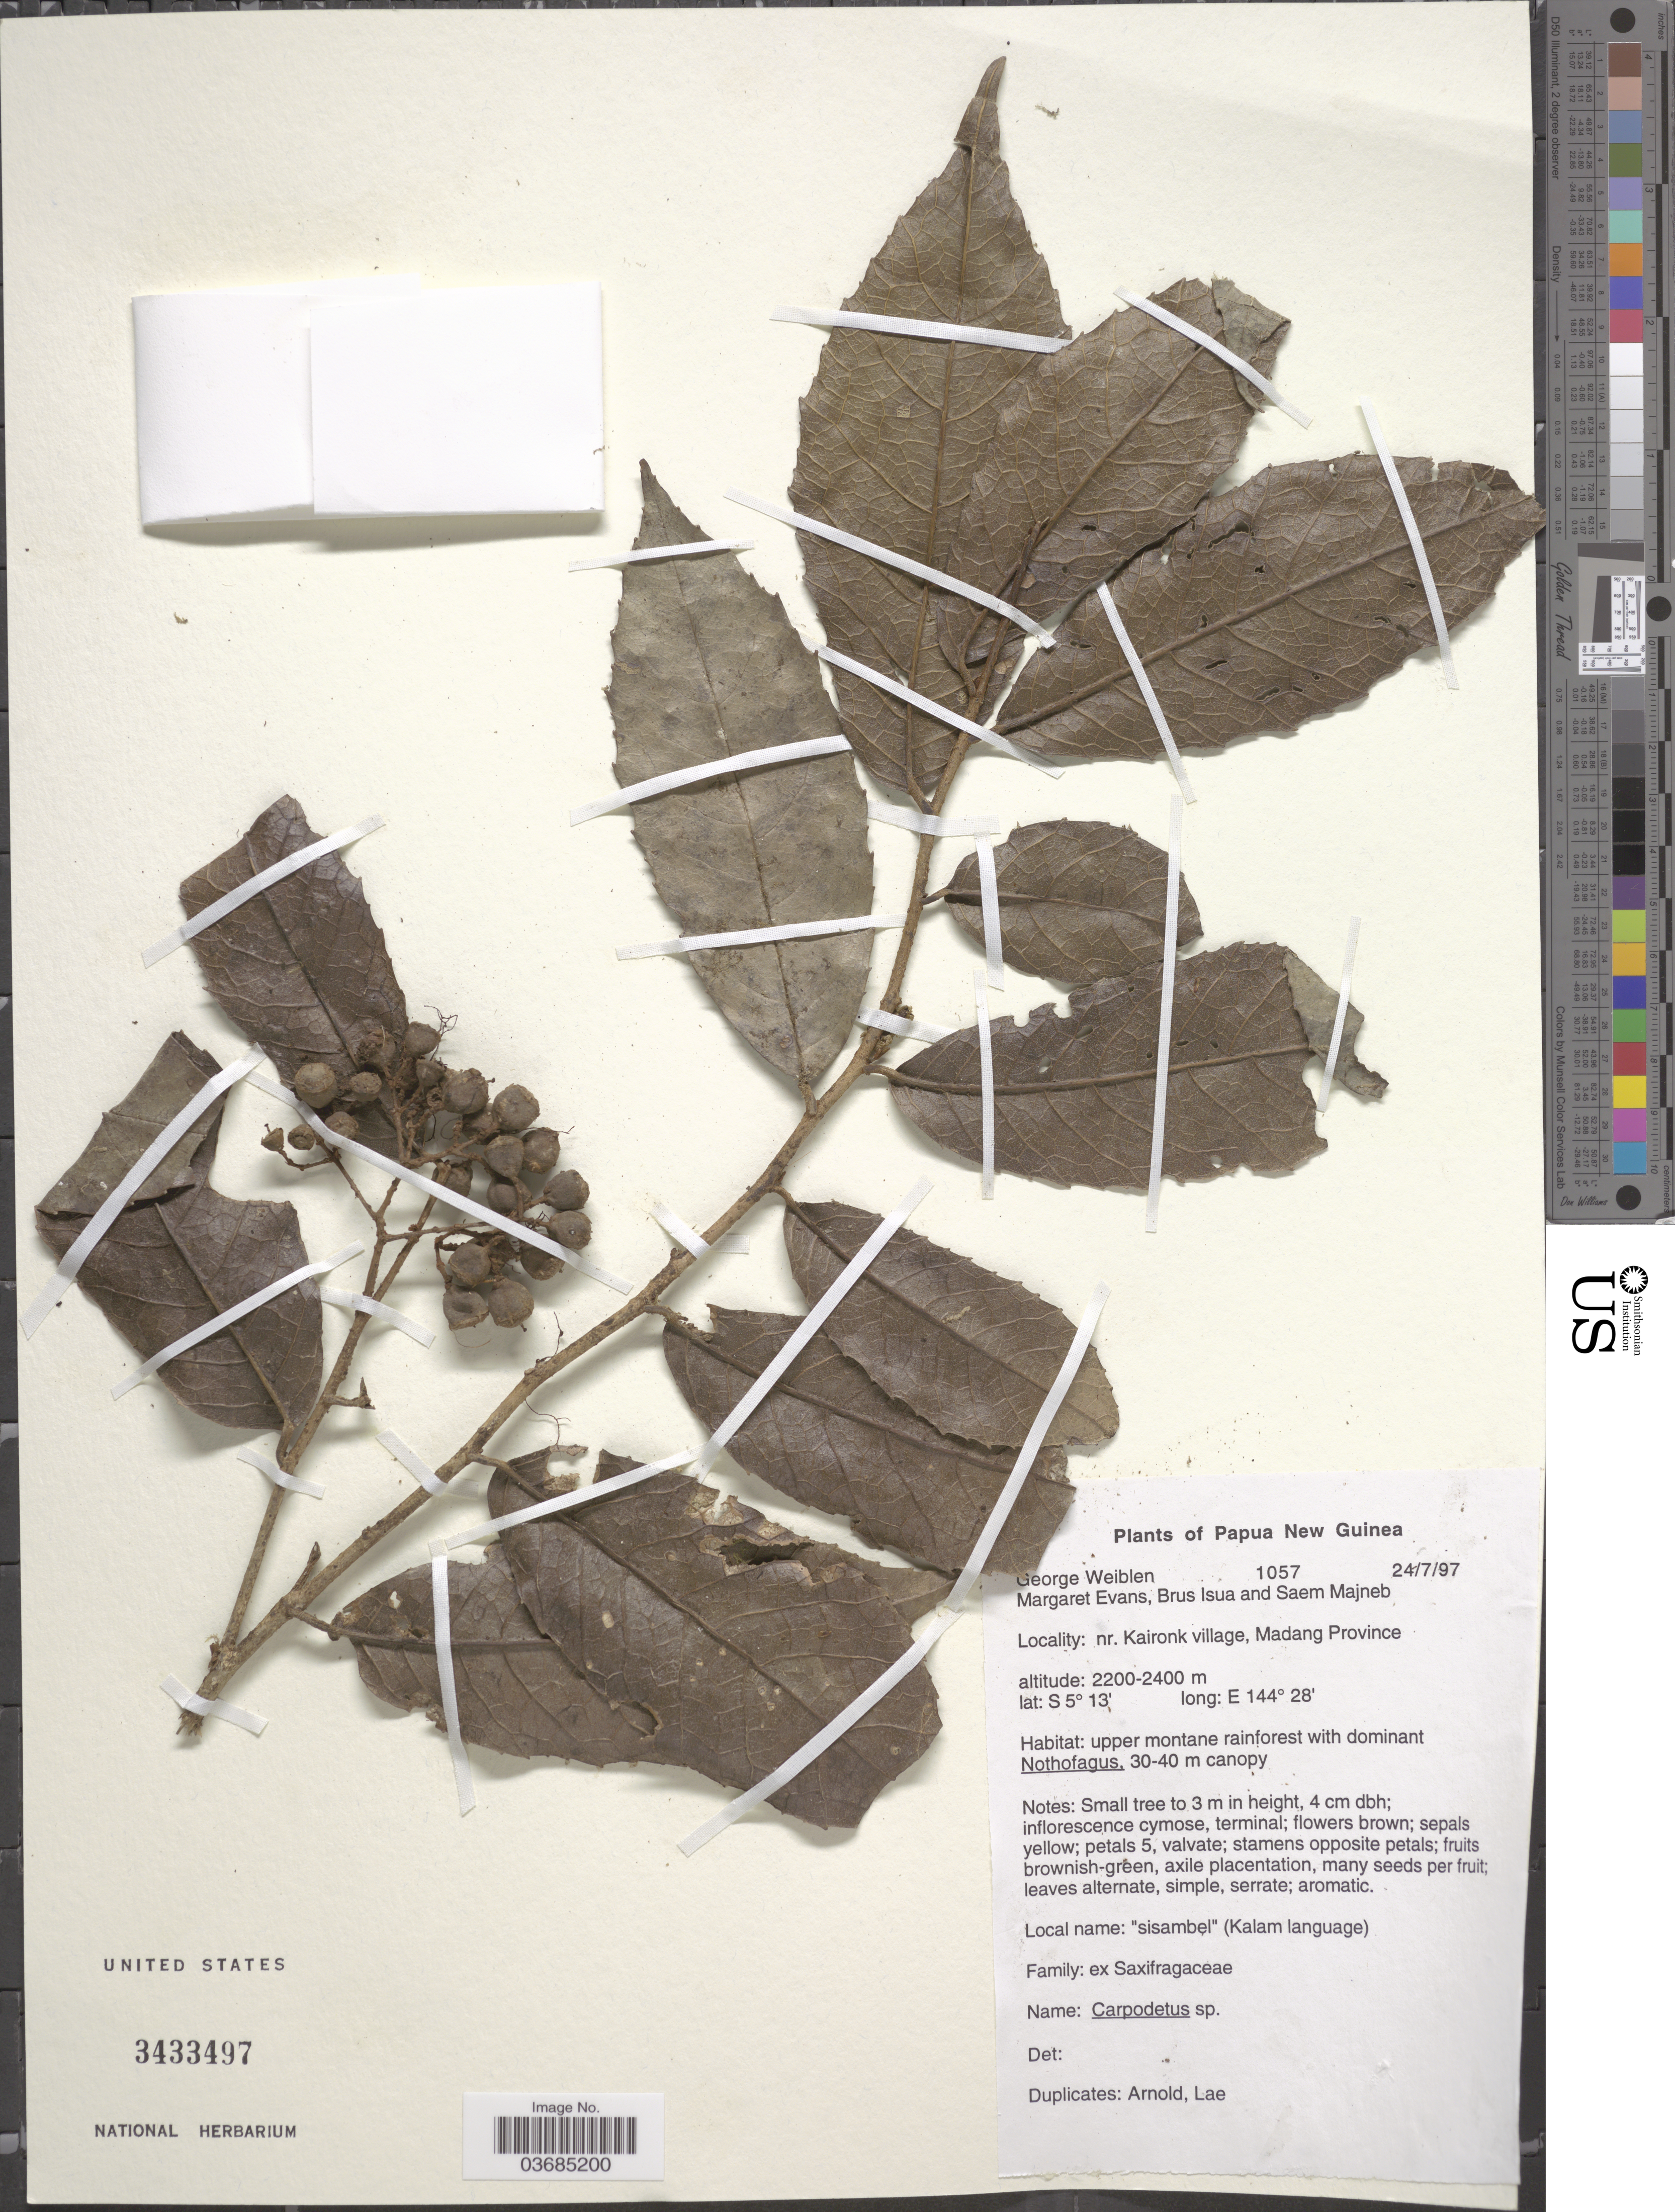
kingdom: Plantae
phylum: Tracheophyta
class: Magnoliopsida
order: Asterales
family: Rousseaceae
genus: Carpodetus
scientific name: Carpodetus sp.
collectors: G. D. Weiblen, M. Evans, B. Isua & S. Majneb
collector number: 1057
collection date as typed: Transcribed d/m/y: 24/7/97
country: Papua New Guinea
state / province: Madang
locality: Nr. Kaironk village, Madang Province. Upper montane rainforest.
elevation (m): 2200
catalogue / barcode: US 3433497